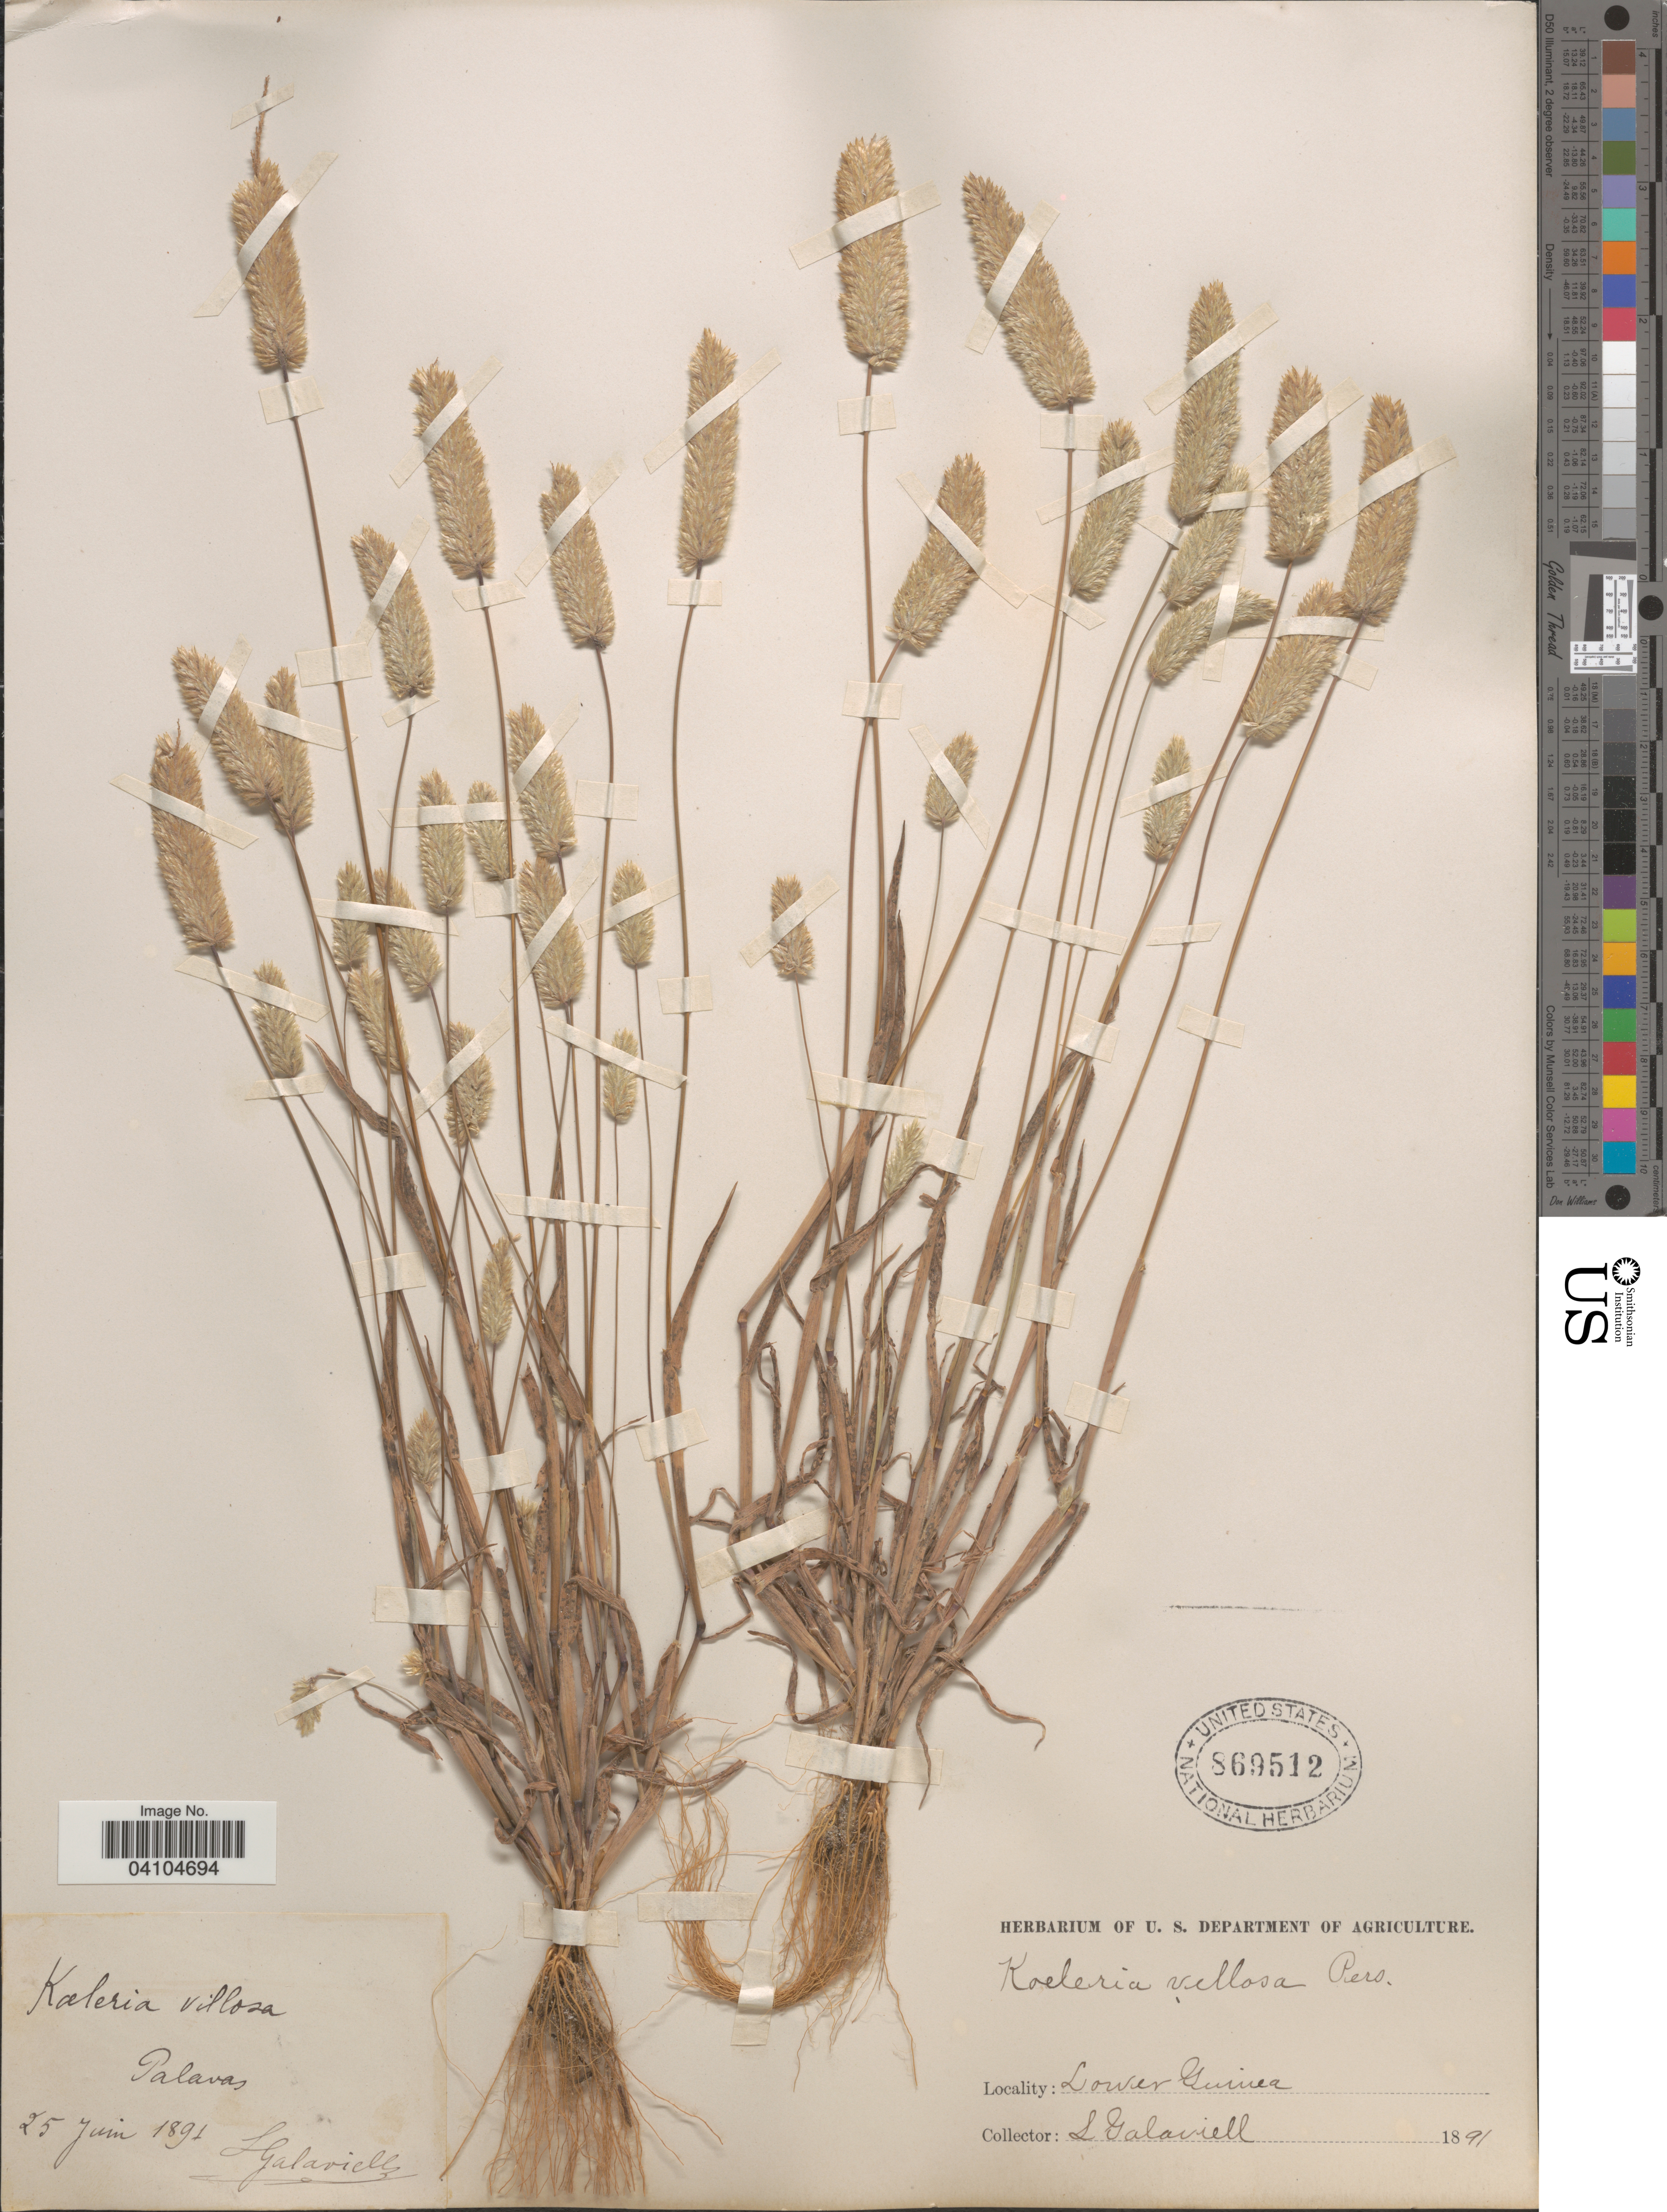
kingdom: Plantae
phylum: Tracheophyta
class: Liliopsida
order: Poales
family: Poaceae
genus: Rostraria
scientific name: Rostraria litorea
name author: (All.) Holub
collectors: L. Galaviell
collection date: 1891-06-25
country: Guinea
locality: Lower Guinea. Palavas.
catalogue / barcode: US 869512